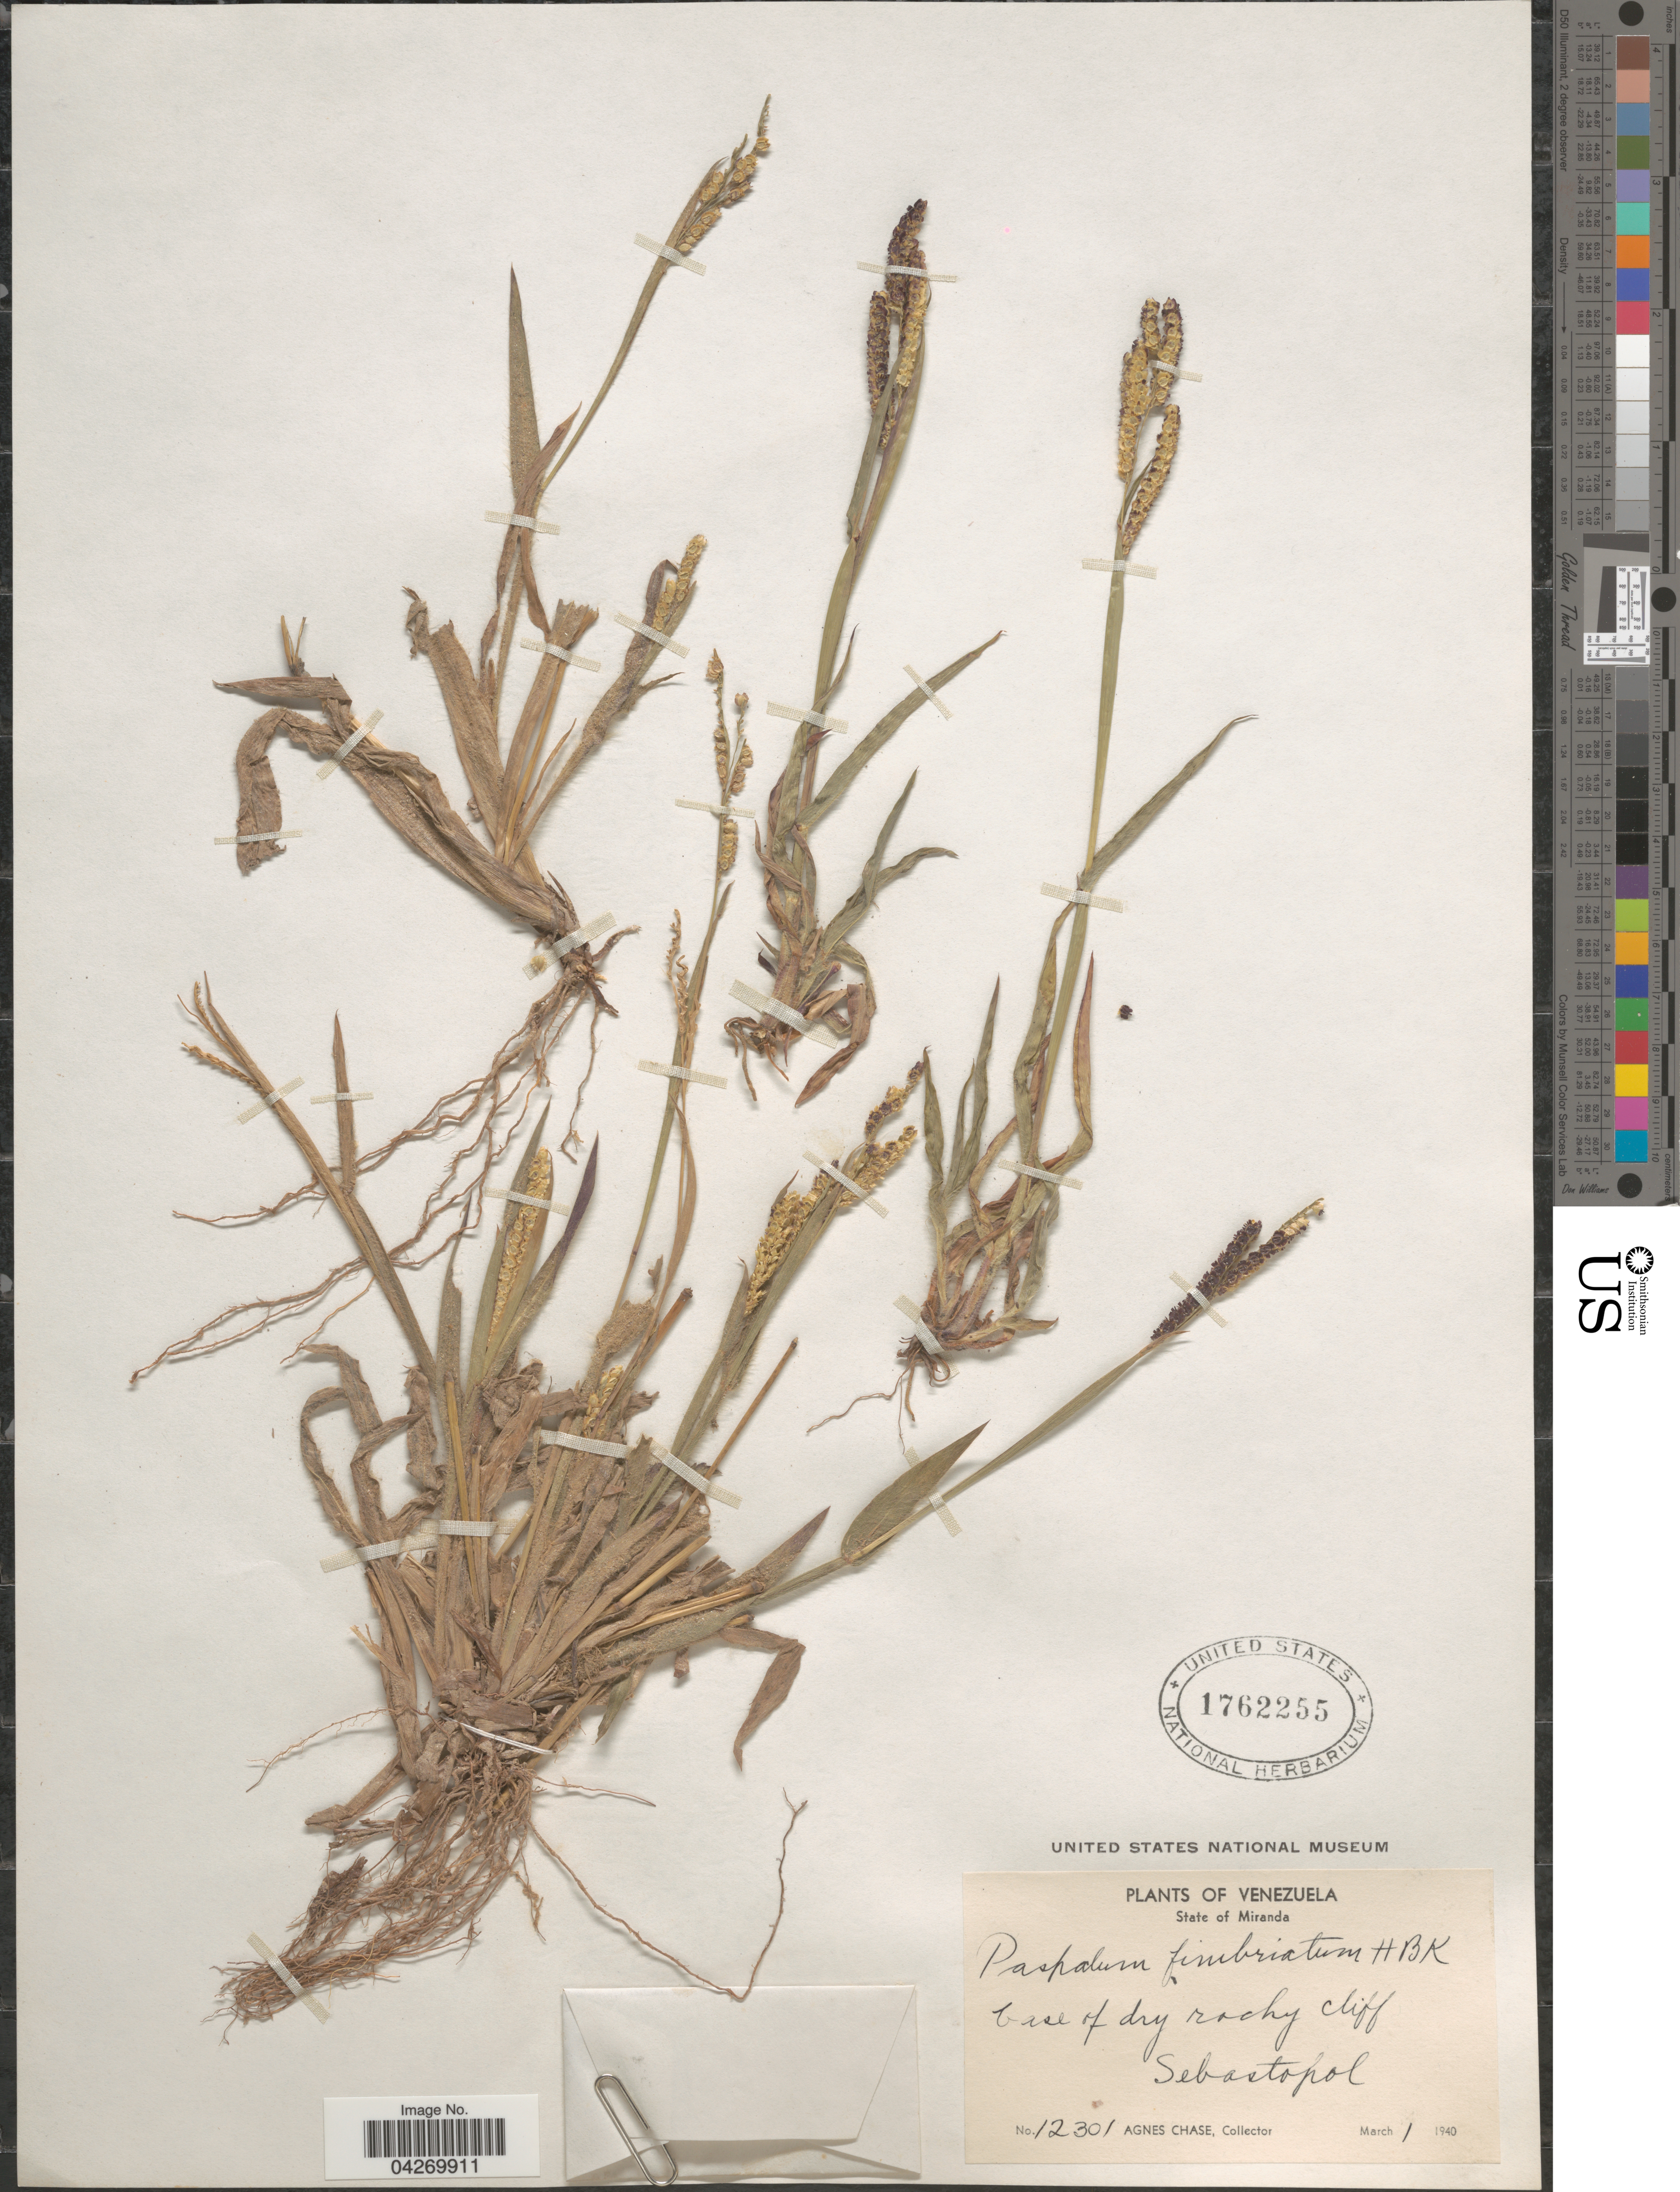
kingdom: Plantae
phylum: Tracheophyta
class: Liliopsida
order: Poales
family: Poaceae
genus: Paspalum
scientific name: Paspalum fimbriatum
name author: Kunth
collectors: A. Chase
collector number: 12301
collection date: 1940-03-01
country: Venezuela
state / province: Miranda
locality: Base of dry rocky cliff Sebastopol.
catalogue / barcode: US 1762255